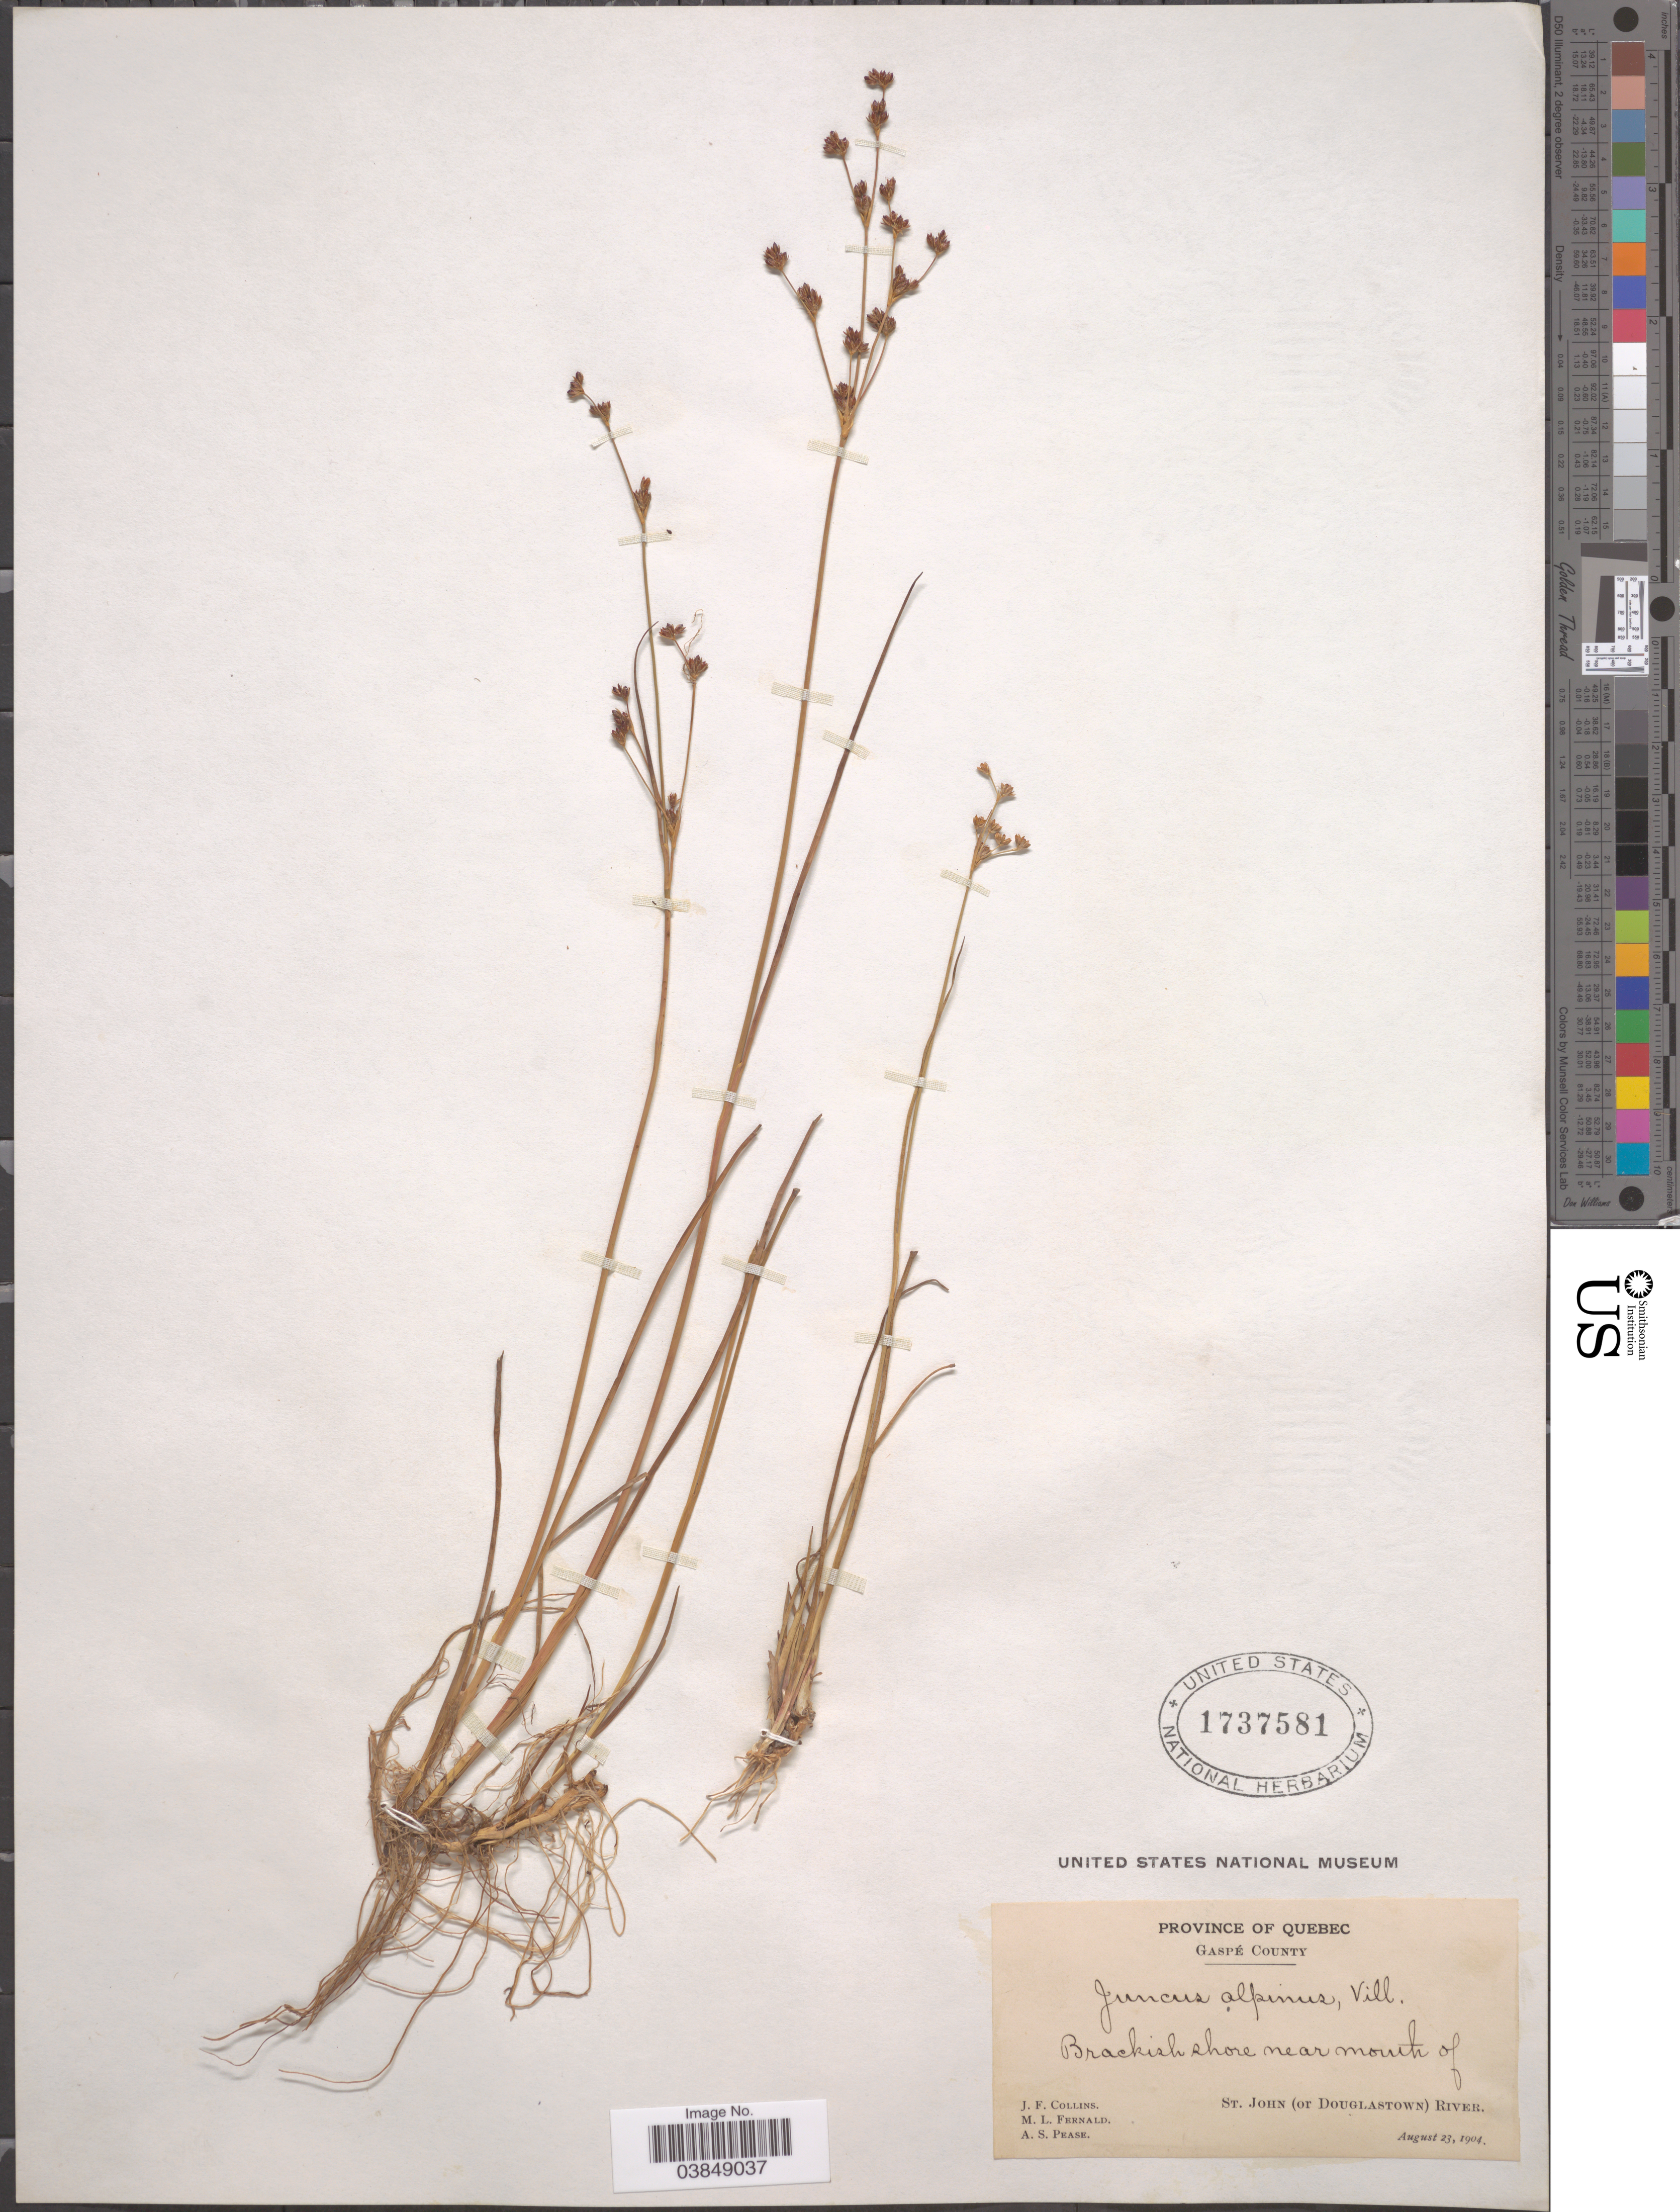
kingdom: Plantae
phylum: Tracheophyta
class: Liliopsida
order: Poales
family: Juncaceae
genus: Juncus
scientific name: Juncus alpinus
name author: Vill.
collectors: J. Collins, M. L. Fernald & A. S. Pease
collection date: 1904-08-23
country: Canada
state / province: Quebec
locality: Gaspé County. Brackish shore near mouth of St. John (or Douglastown) River.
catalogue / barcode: US 1737581